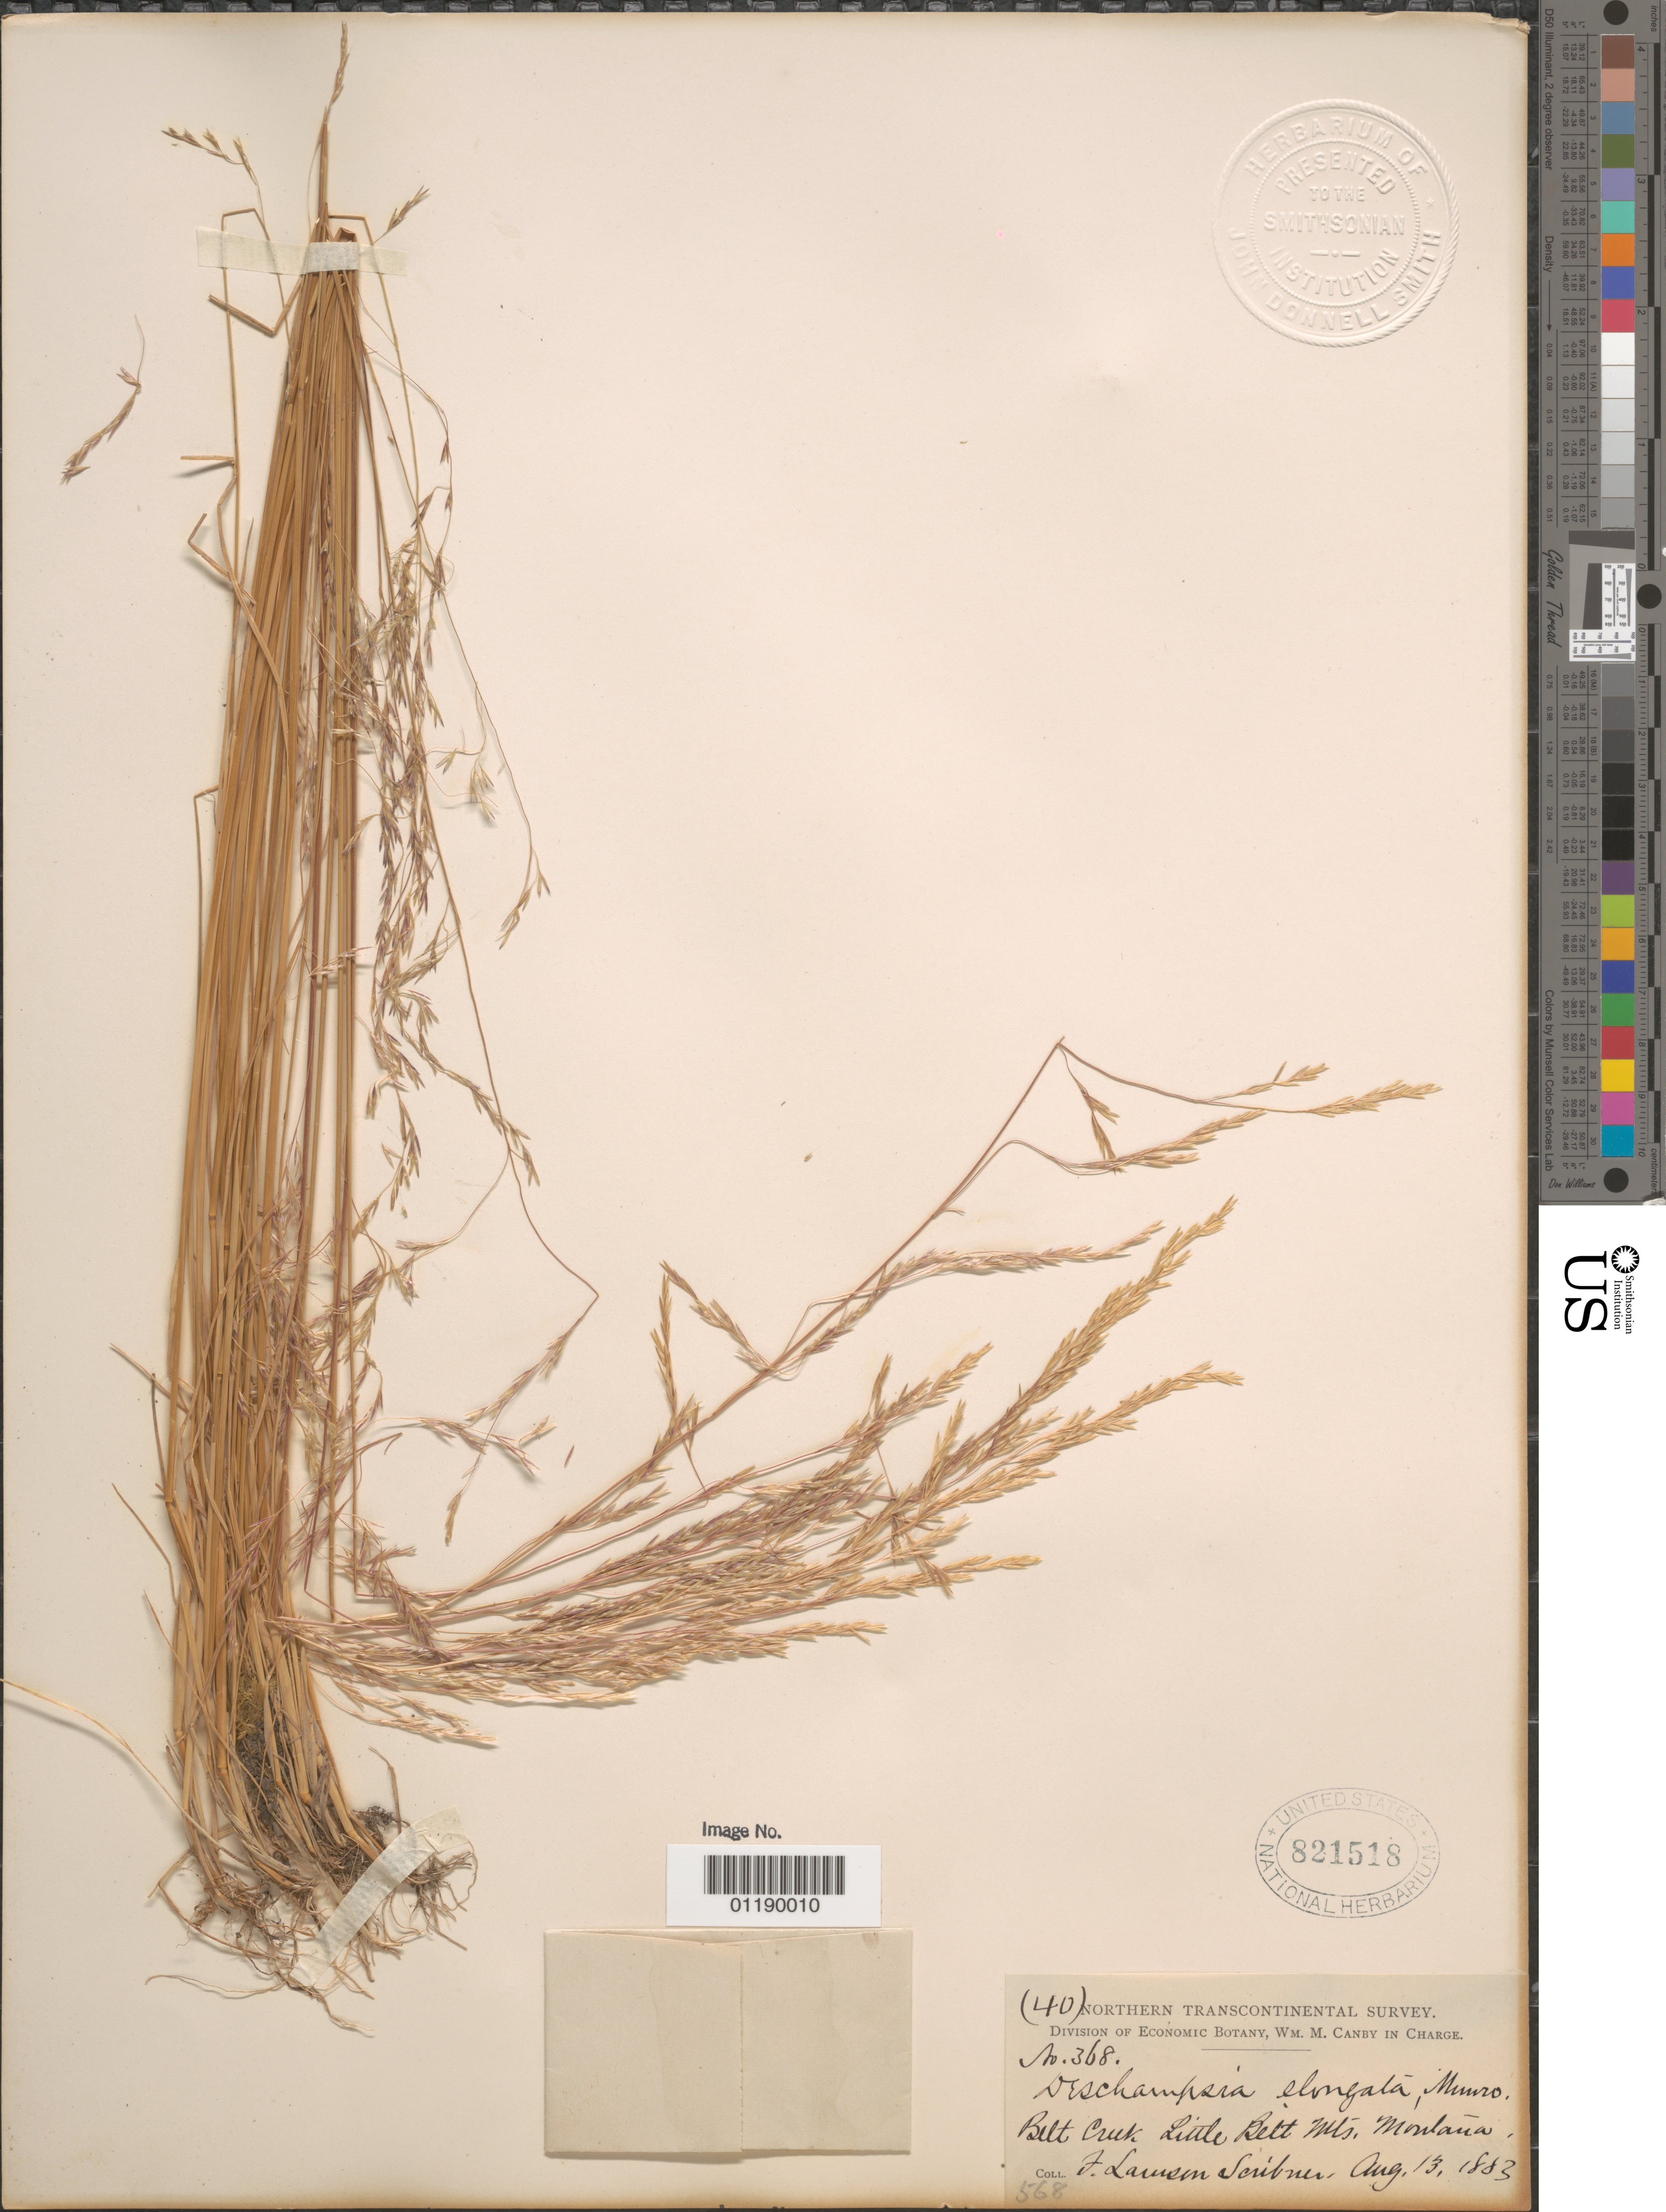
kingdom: Plantae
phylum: Tracheophyta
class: Liliopsida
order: Poales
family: Poaceae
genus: Deschampsia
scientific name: Deschampsia elongata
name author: (Hook.) Munro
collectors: F. L. Scribner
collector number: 368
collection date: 1883-08-13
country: United States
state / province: Montana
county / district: Cascade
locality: Belt Creek, Little Belt Mts.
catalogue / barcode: US 821518